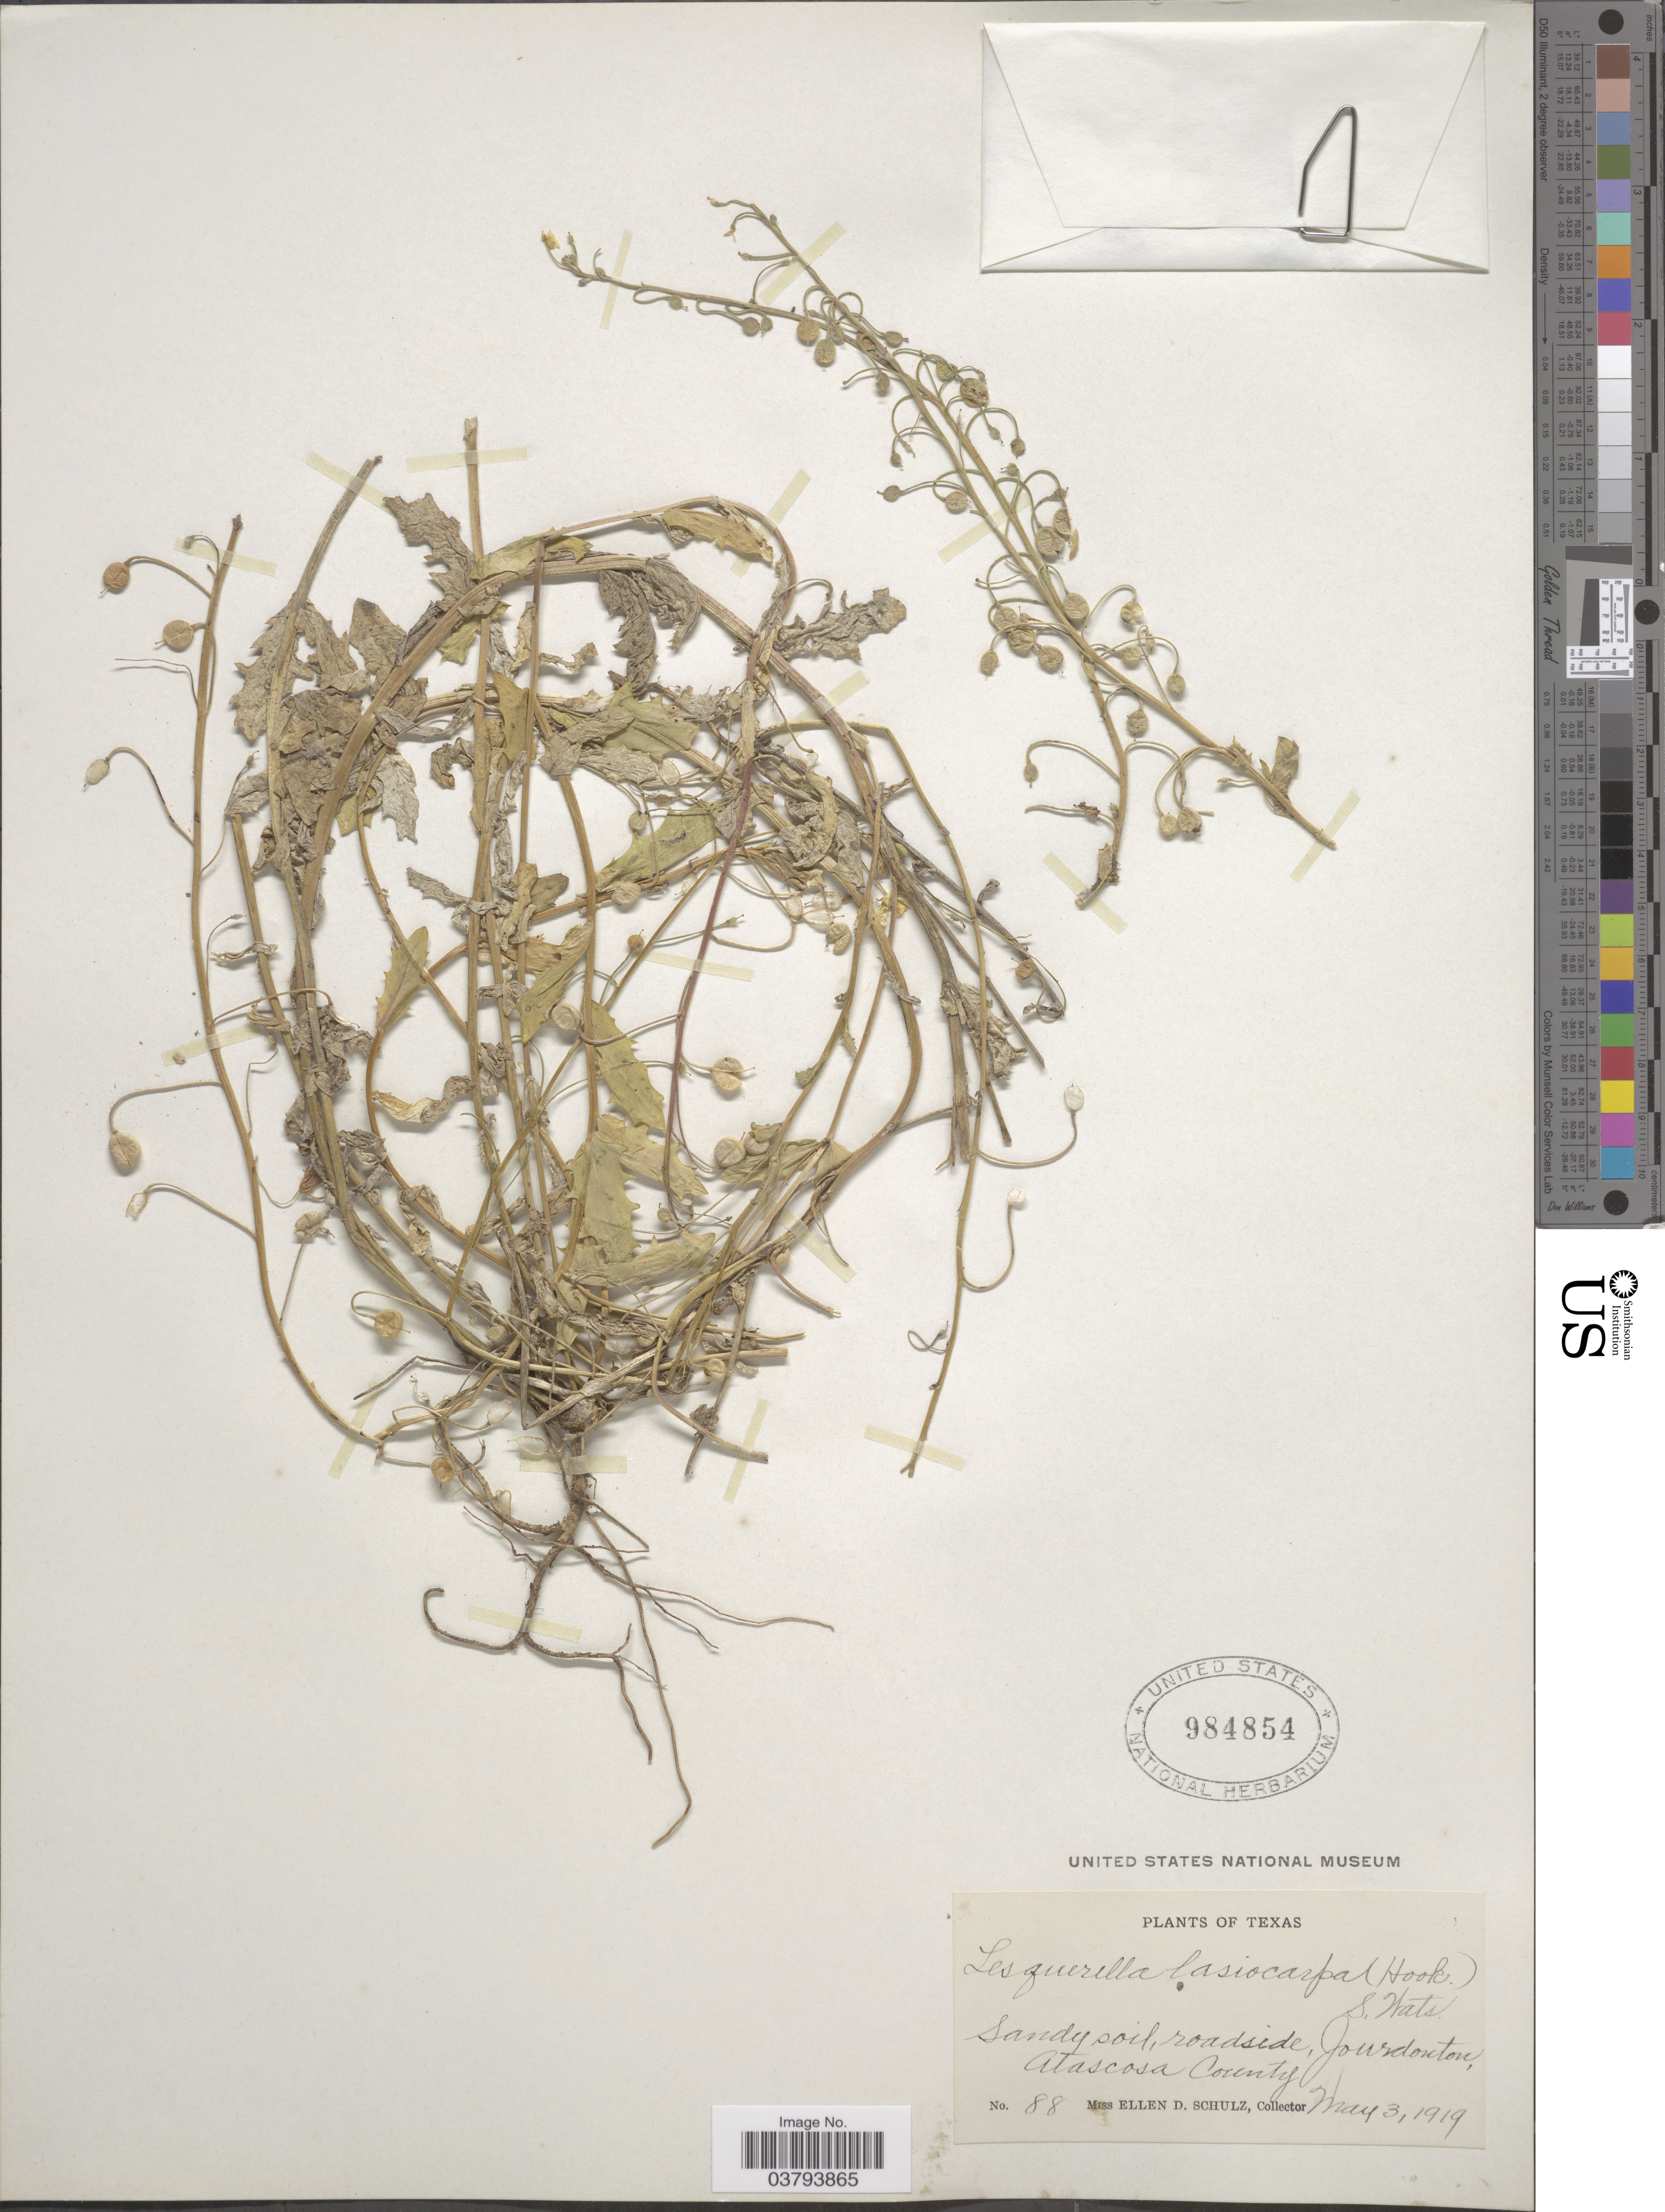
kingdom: Plantae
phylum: Tracheophyta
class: Magnoliopsida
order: Brassicales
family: Brassicaceae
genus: Lesquerella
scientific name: Lesquerella lasiocarpa subsp. lasiocarpa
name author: S. Watson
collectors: E. D. Schulz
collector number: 88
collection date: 1919-05-03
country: United States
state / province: Texas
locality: Sandy soil, roadside, Jourdanton, Atascosa County.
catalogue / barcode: US 984854